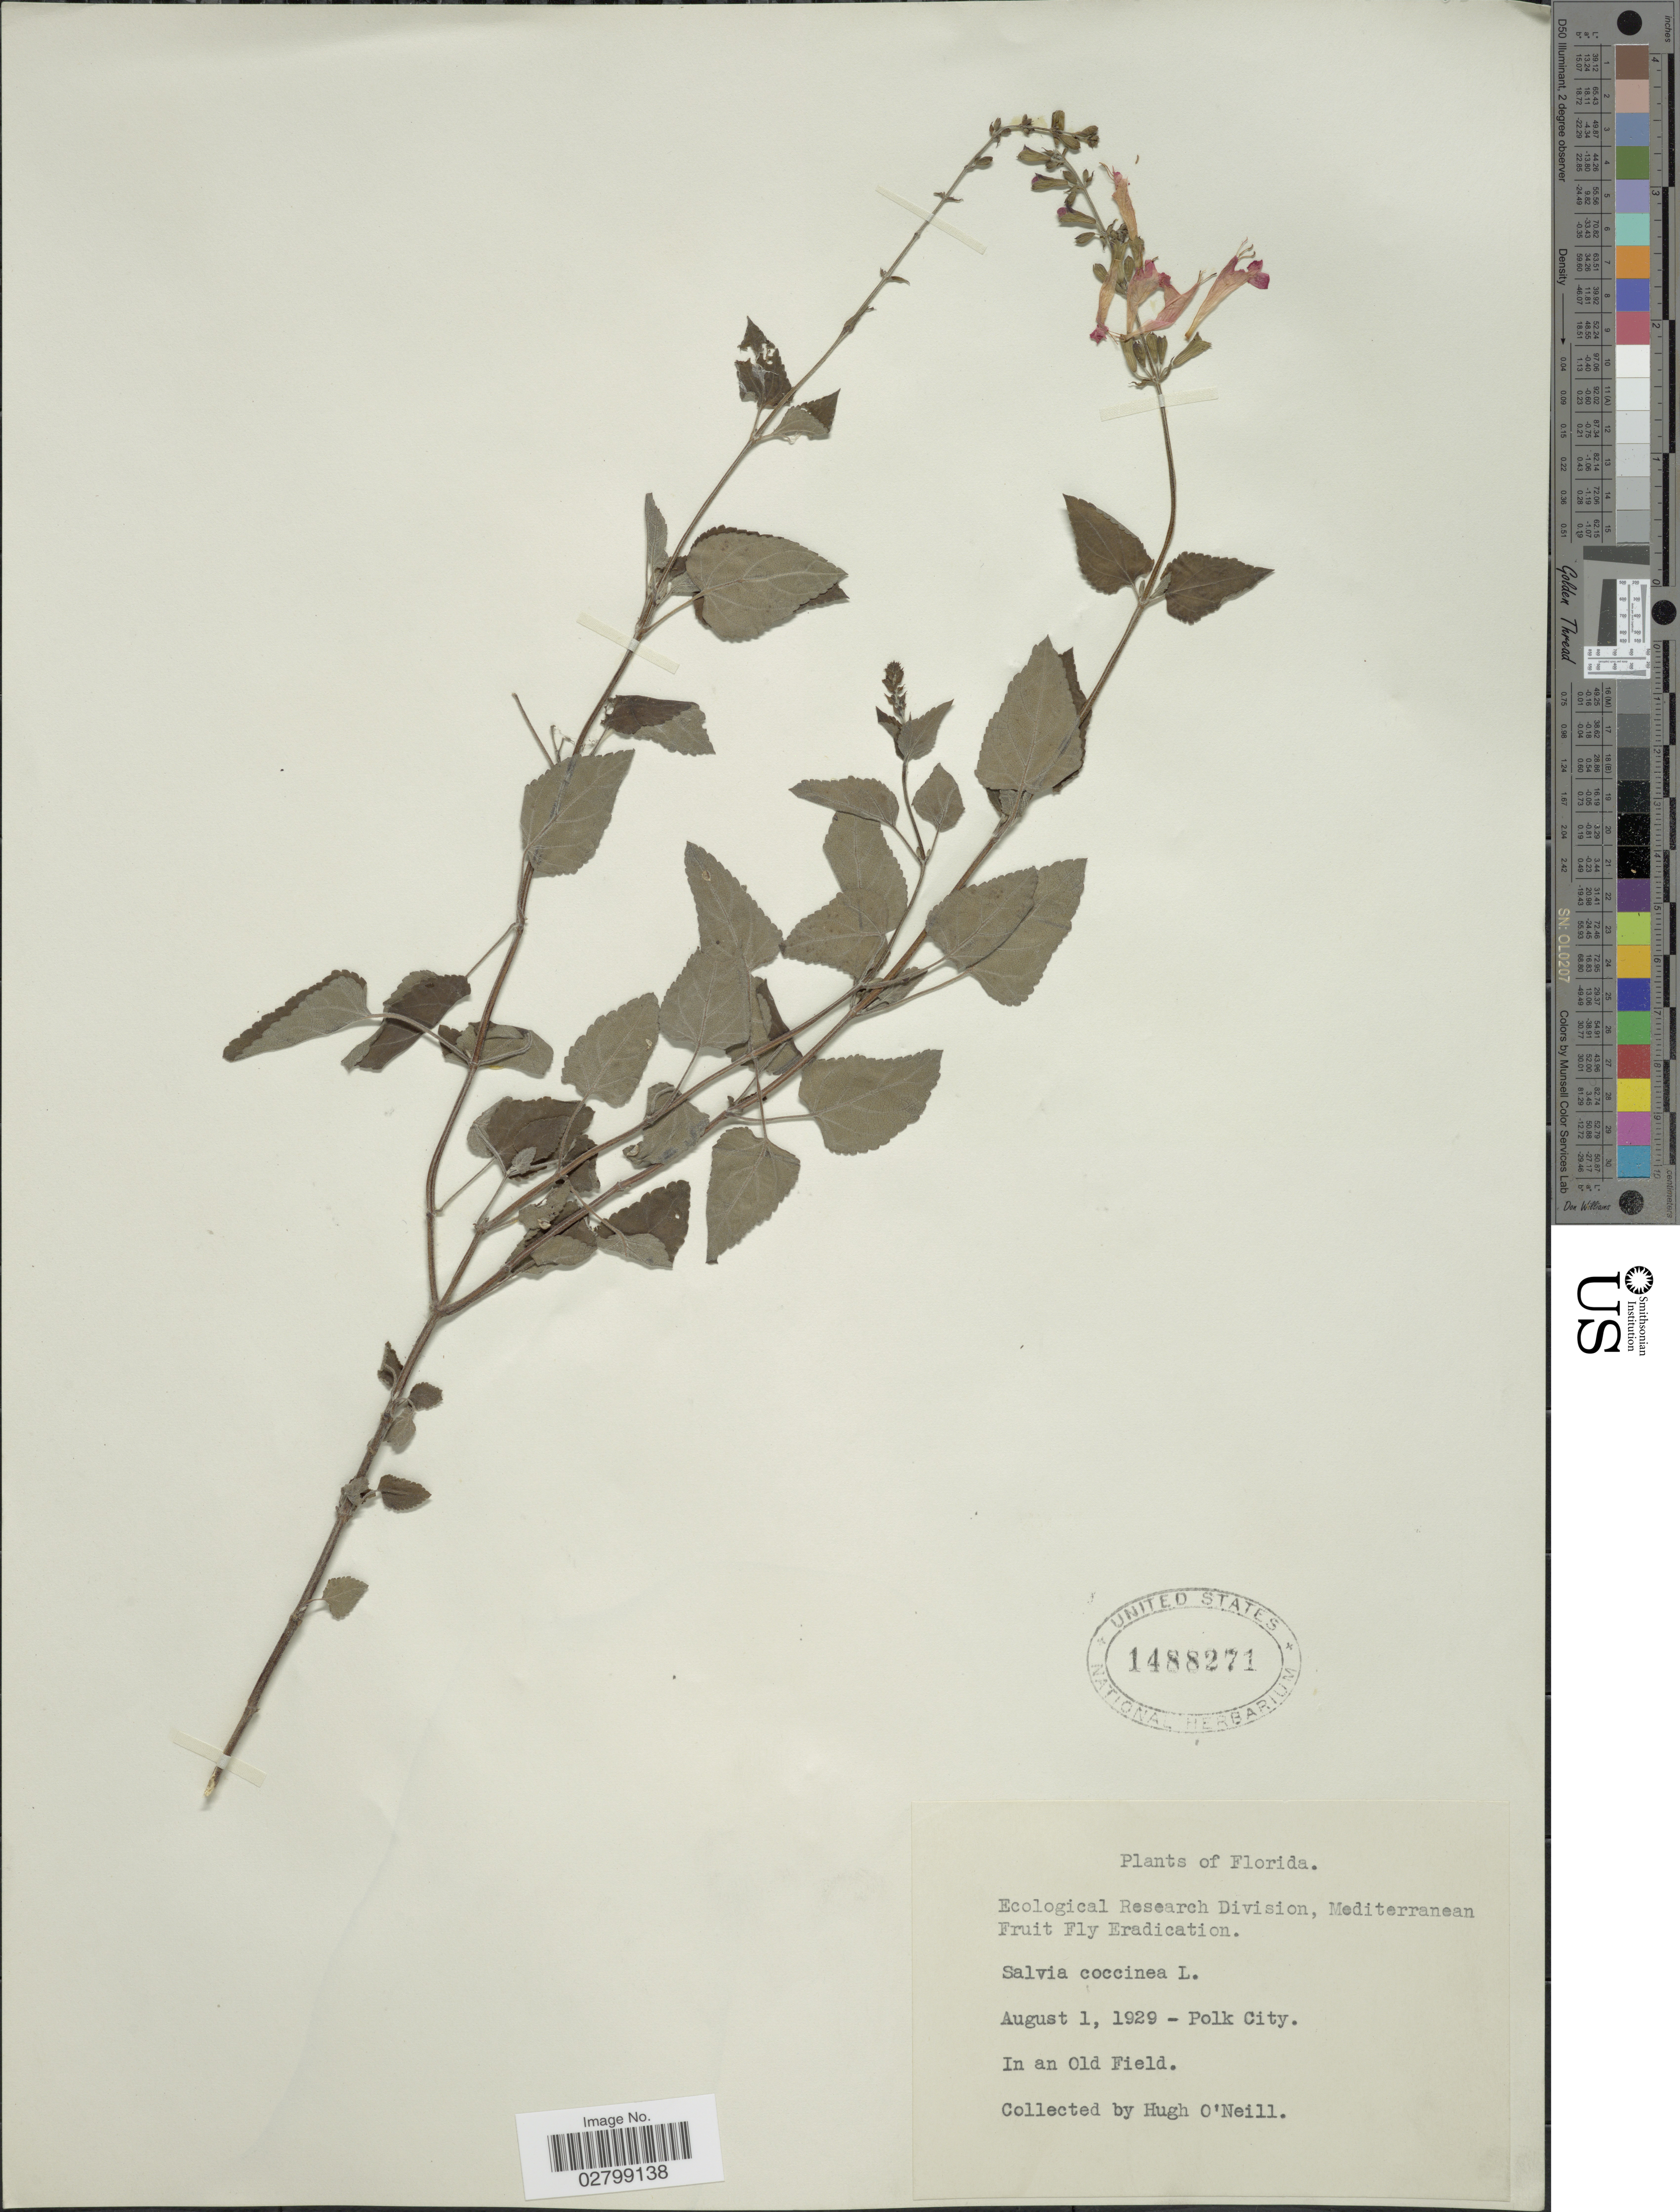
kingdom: Plantae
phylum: Tracheophyta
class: Magnoliopsida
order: Lamiales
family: Lamiaceae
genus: Salvia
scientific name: Salvia coccinea 'Naples Lavender'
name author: L. f. ex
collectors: H. O'Neill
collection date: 1929-08-01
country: United States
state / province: Florida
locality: Polk City.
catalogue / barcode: US 1488271